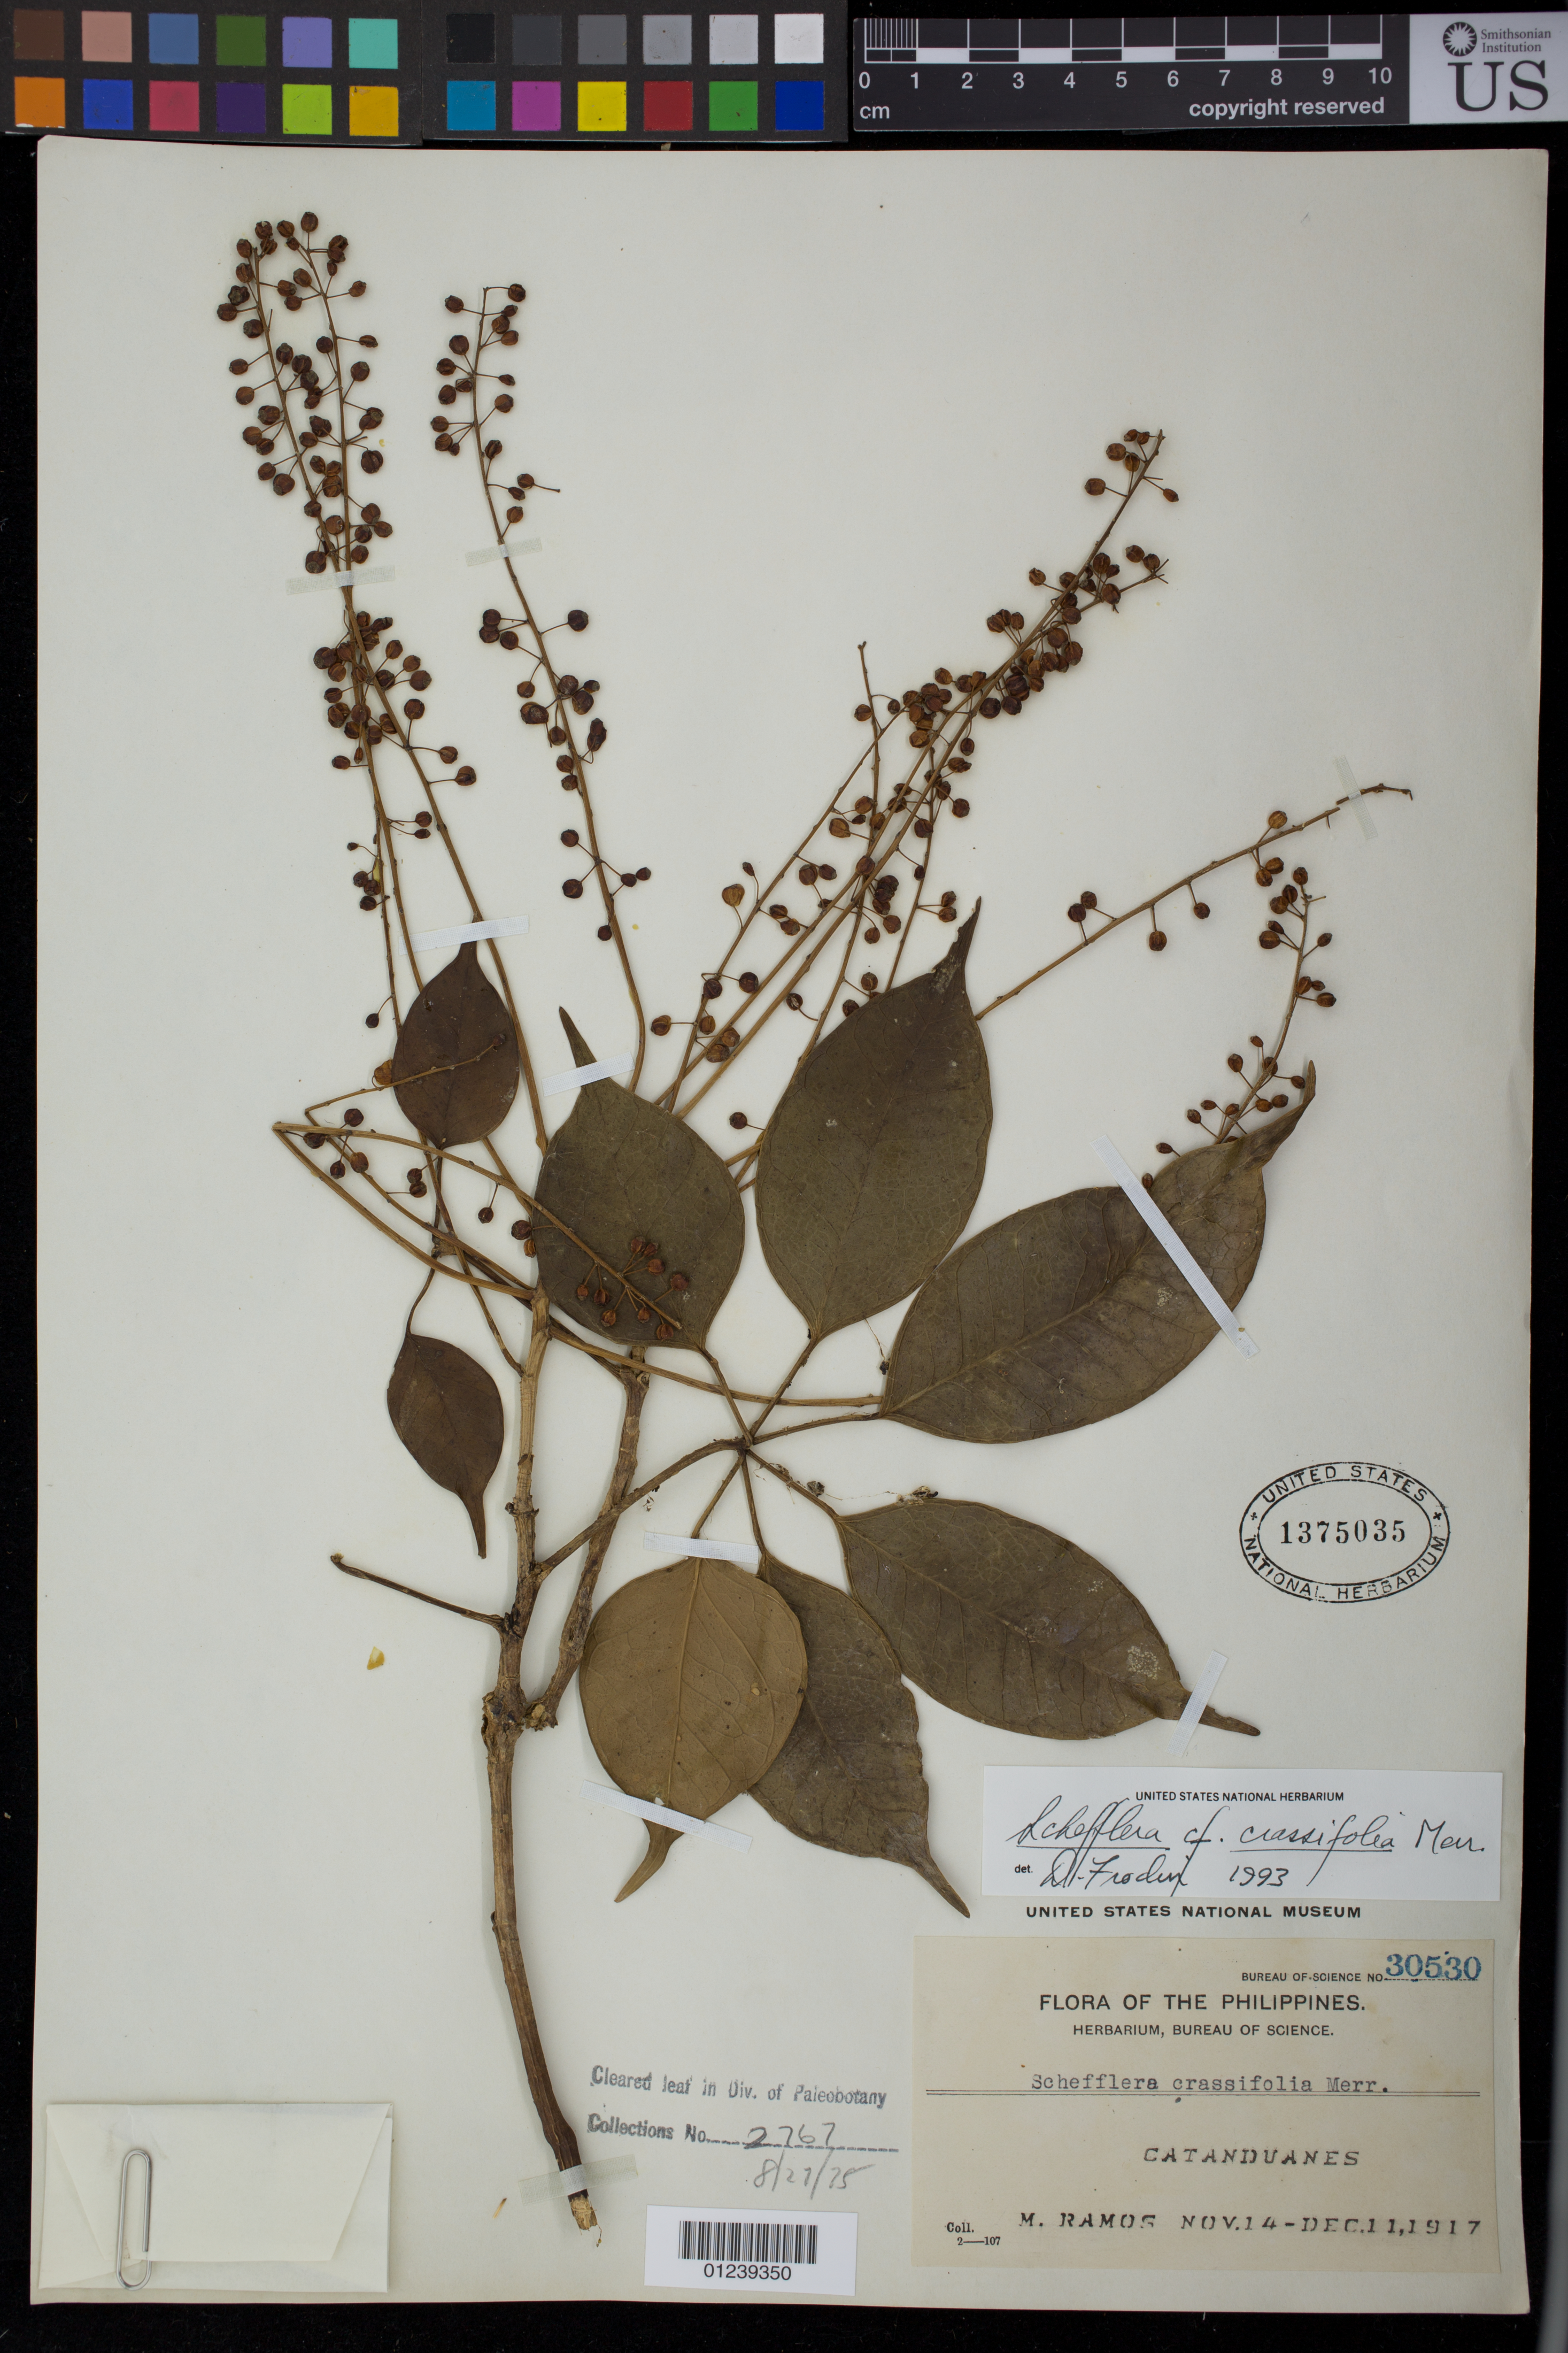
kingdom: Plantae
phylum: Tracheophyta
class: Magnoliopsida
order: Apiales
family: Araliaceae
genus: Schefflera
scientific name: Schefflera crassifolia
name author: Merr.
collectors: M. Ramos & M. Ramos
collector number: Bur. Sci. 30530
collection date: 1917-11-14/1917-12-11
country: Philippines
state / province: Bicol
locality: Cataduanes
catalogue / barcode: US 1375035